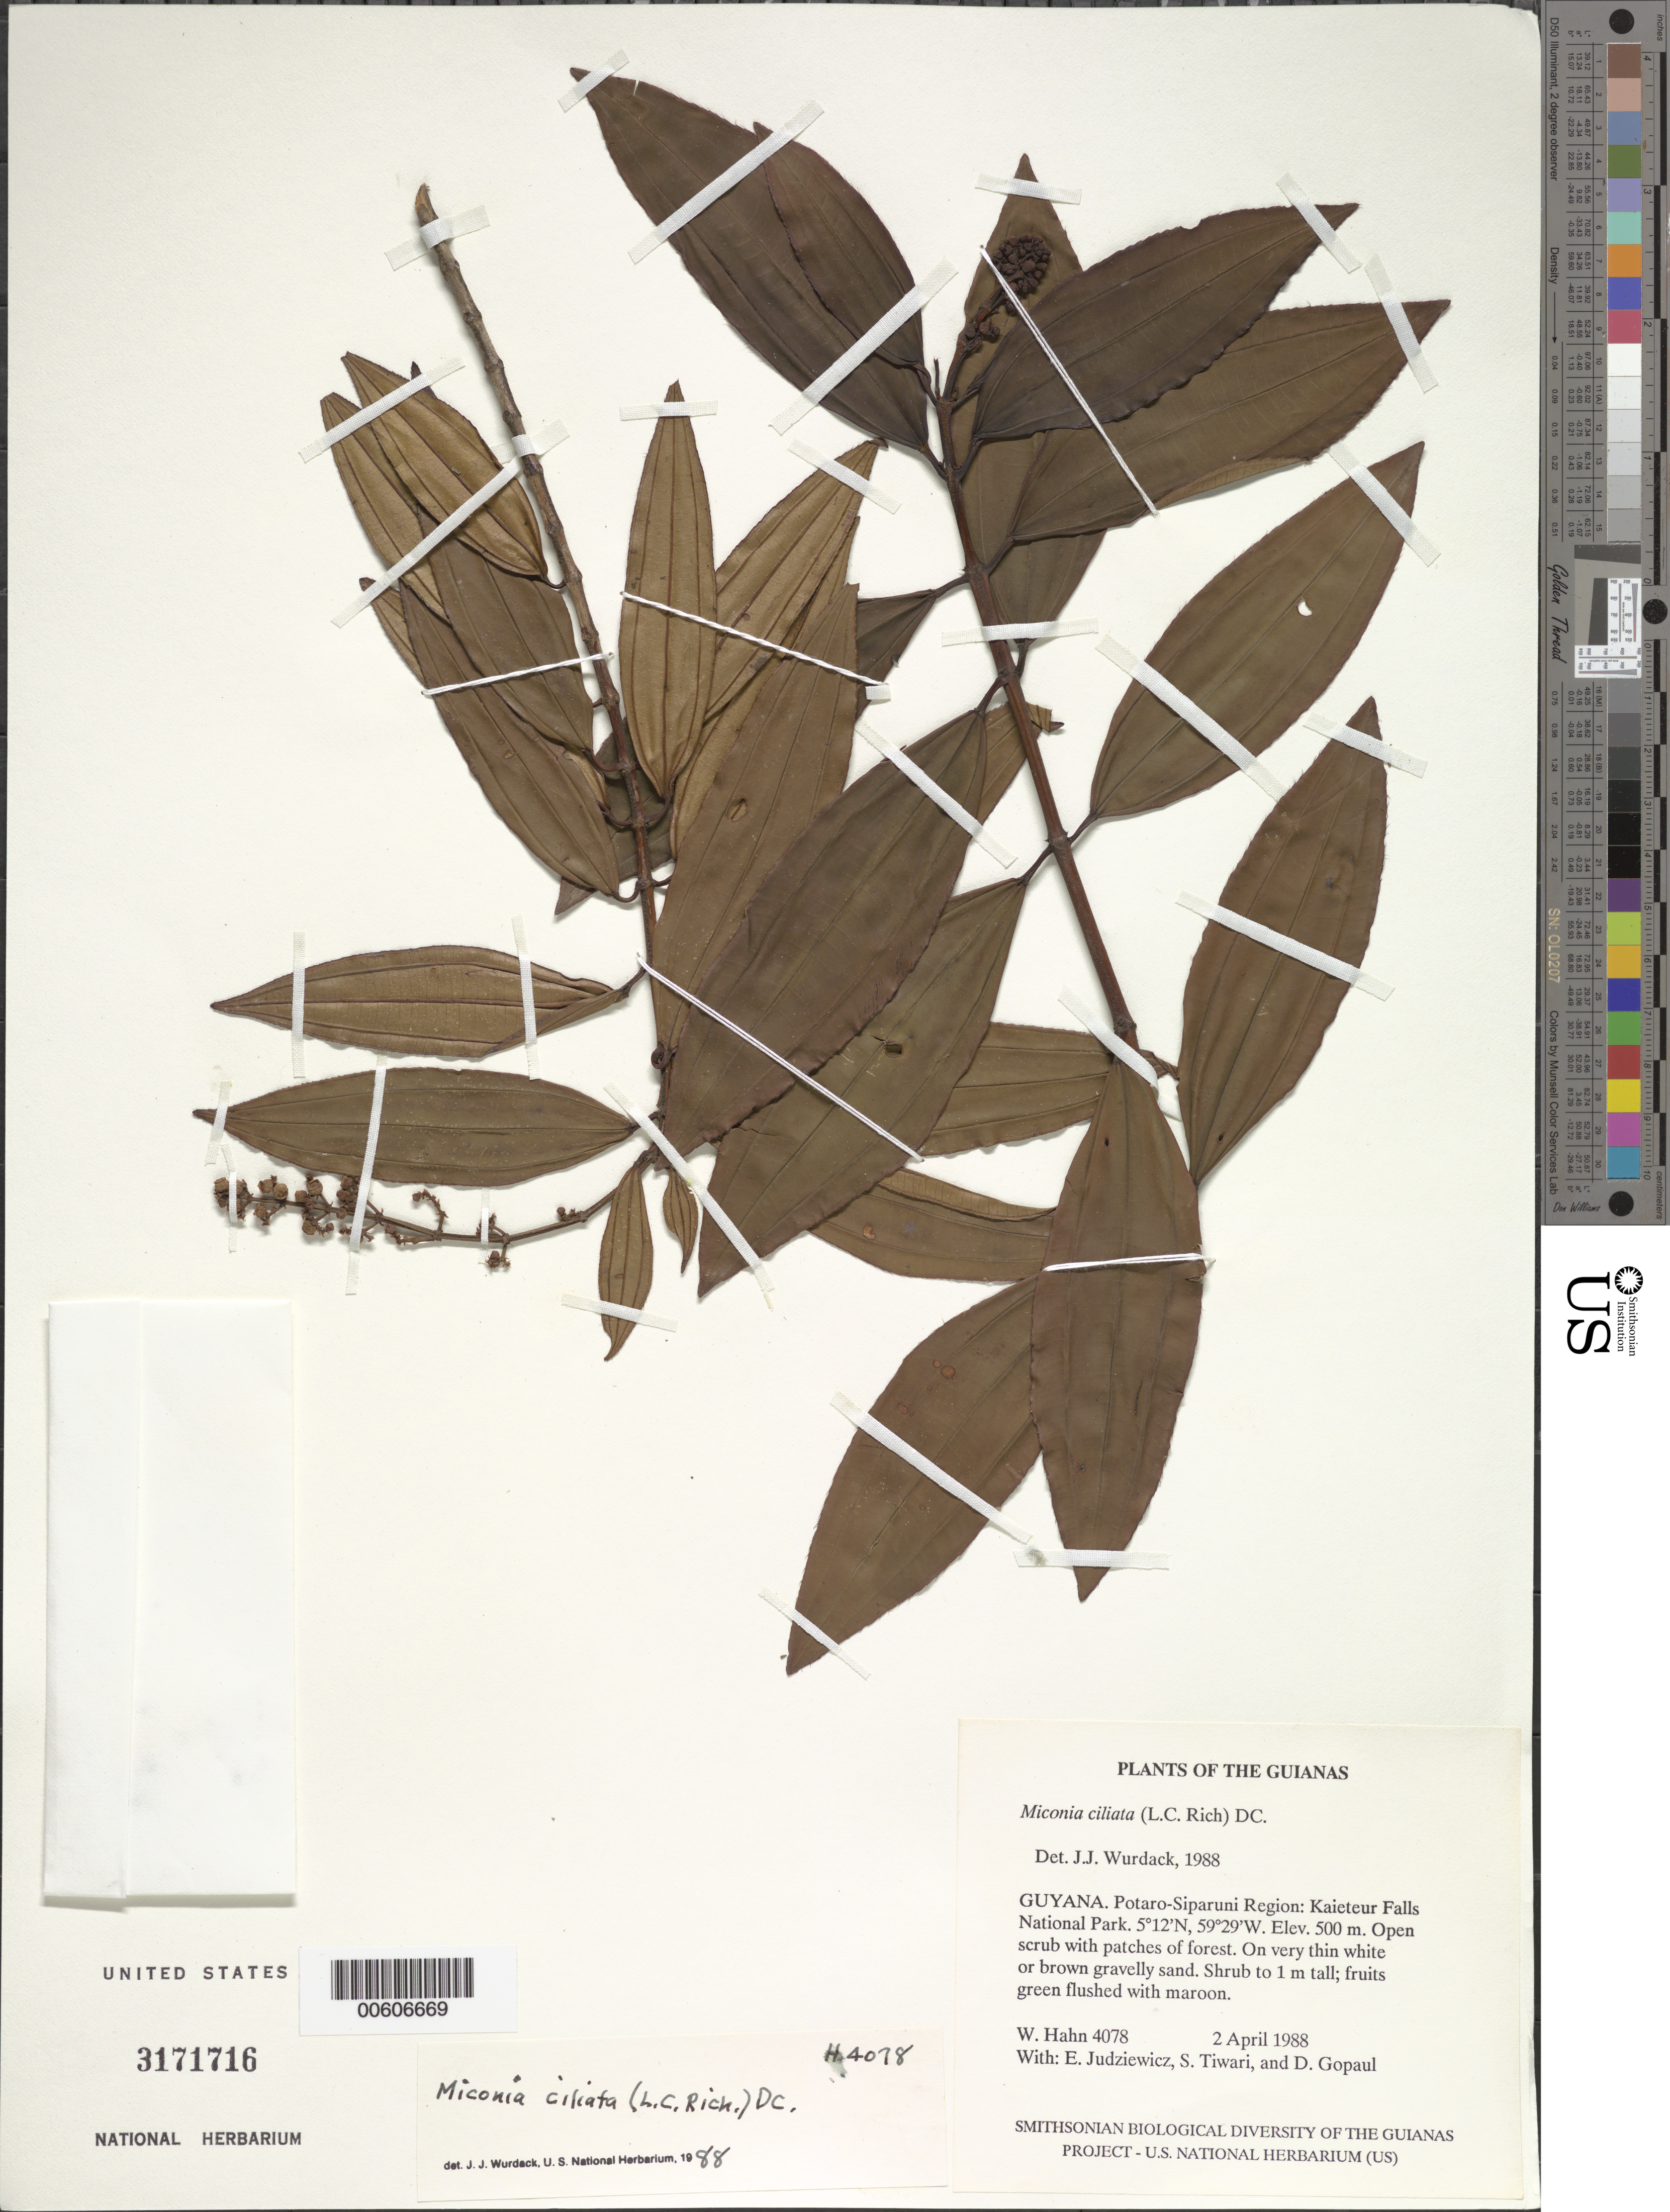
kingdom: Plantae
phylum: Tracheophyta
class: Magnoliopsida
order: Myrtales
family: Melastomataceae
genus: Miconia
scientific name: Miconia ciliata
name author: (Rich.) DC.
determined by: Wurdack, John J., (US), US (UNITED STATES)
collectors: W. Hahn, E. J. Judziewicz, S. Tiwari & D. Gopaul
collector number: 4078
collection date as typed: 2 April 1988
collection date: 1988-04-02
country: Guyana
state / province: Potaro-Siparuni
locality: Kaieteur Falls National Park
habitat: Open scrub with patches of forest. On very thin white or brown gravelly sand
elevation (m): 500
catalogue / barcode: US 3171716